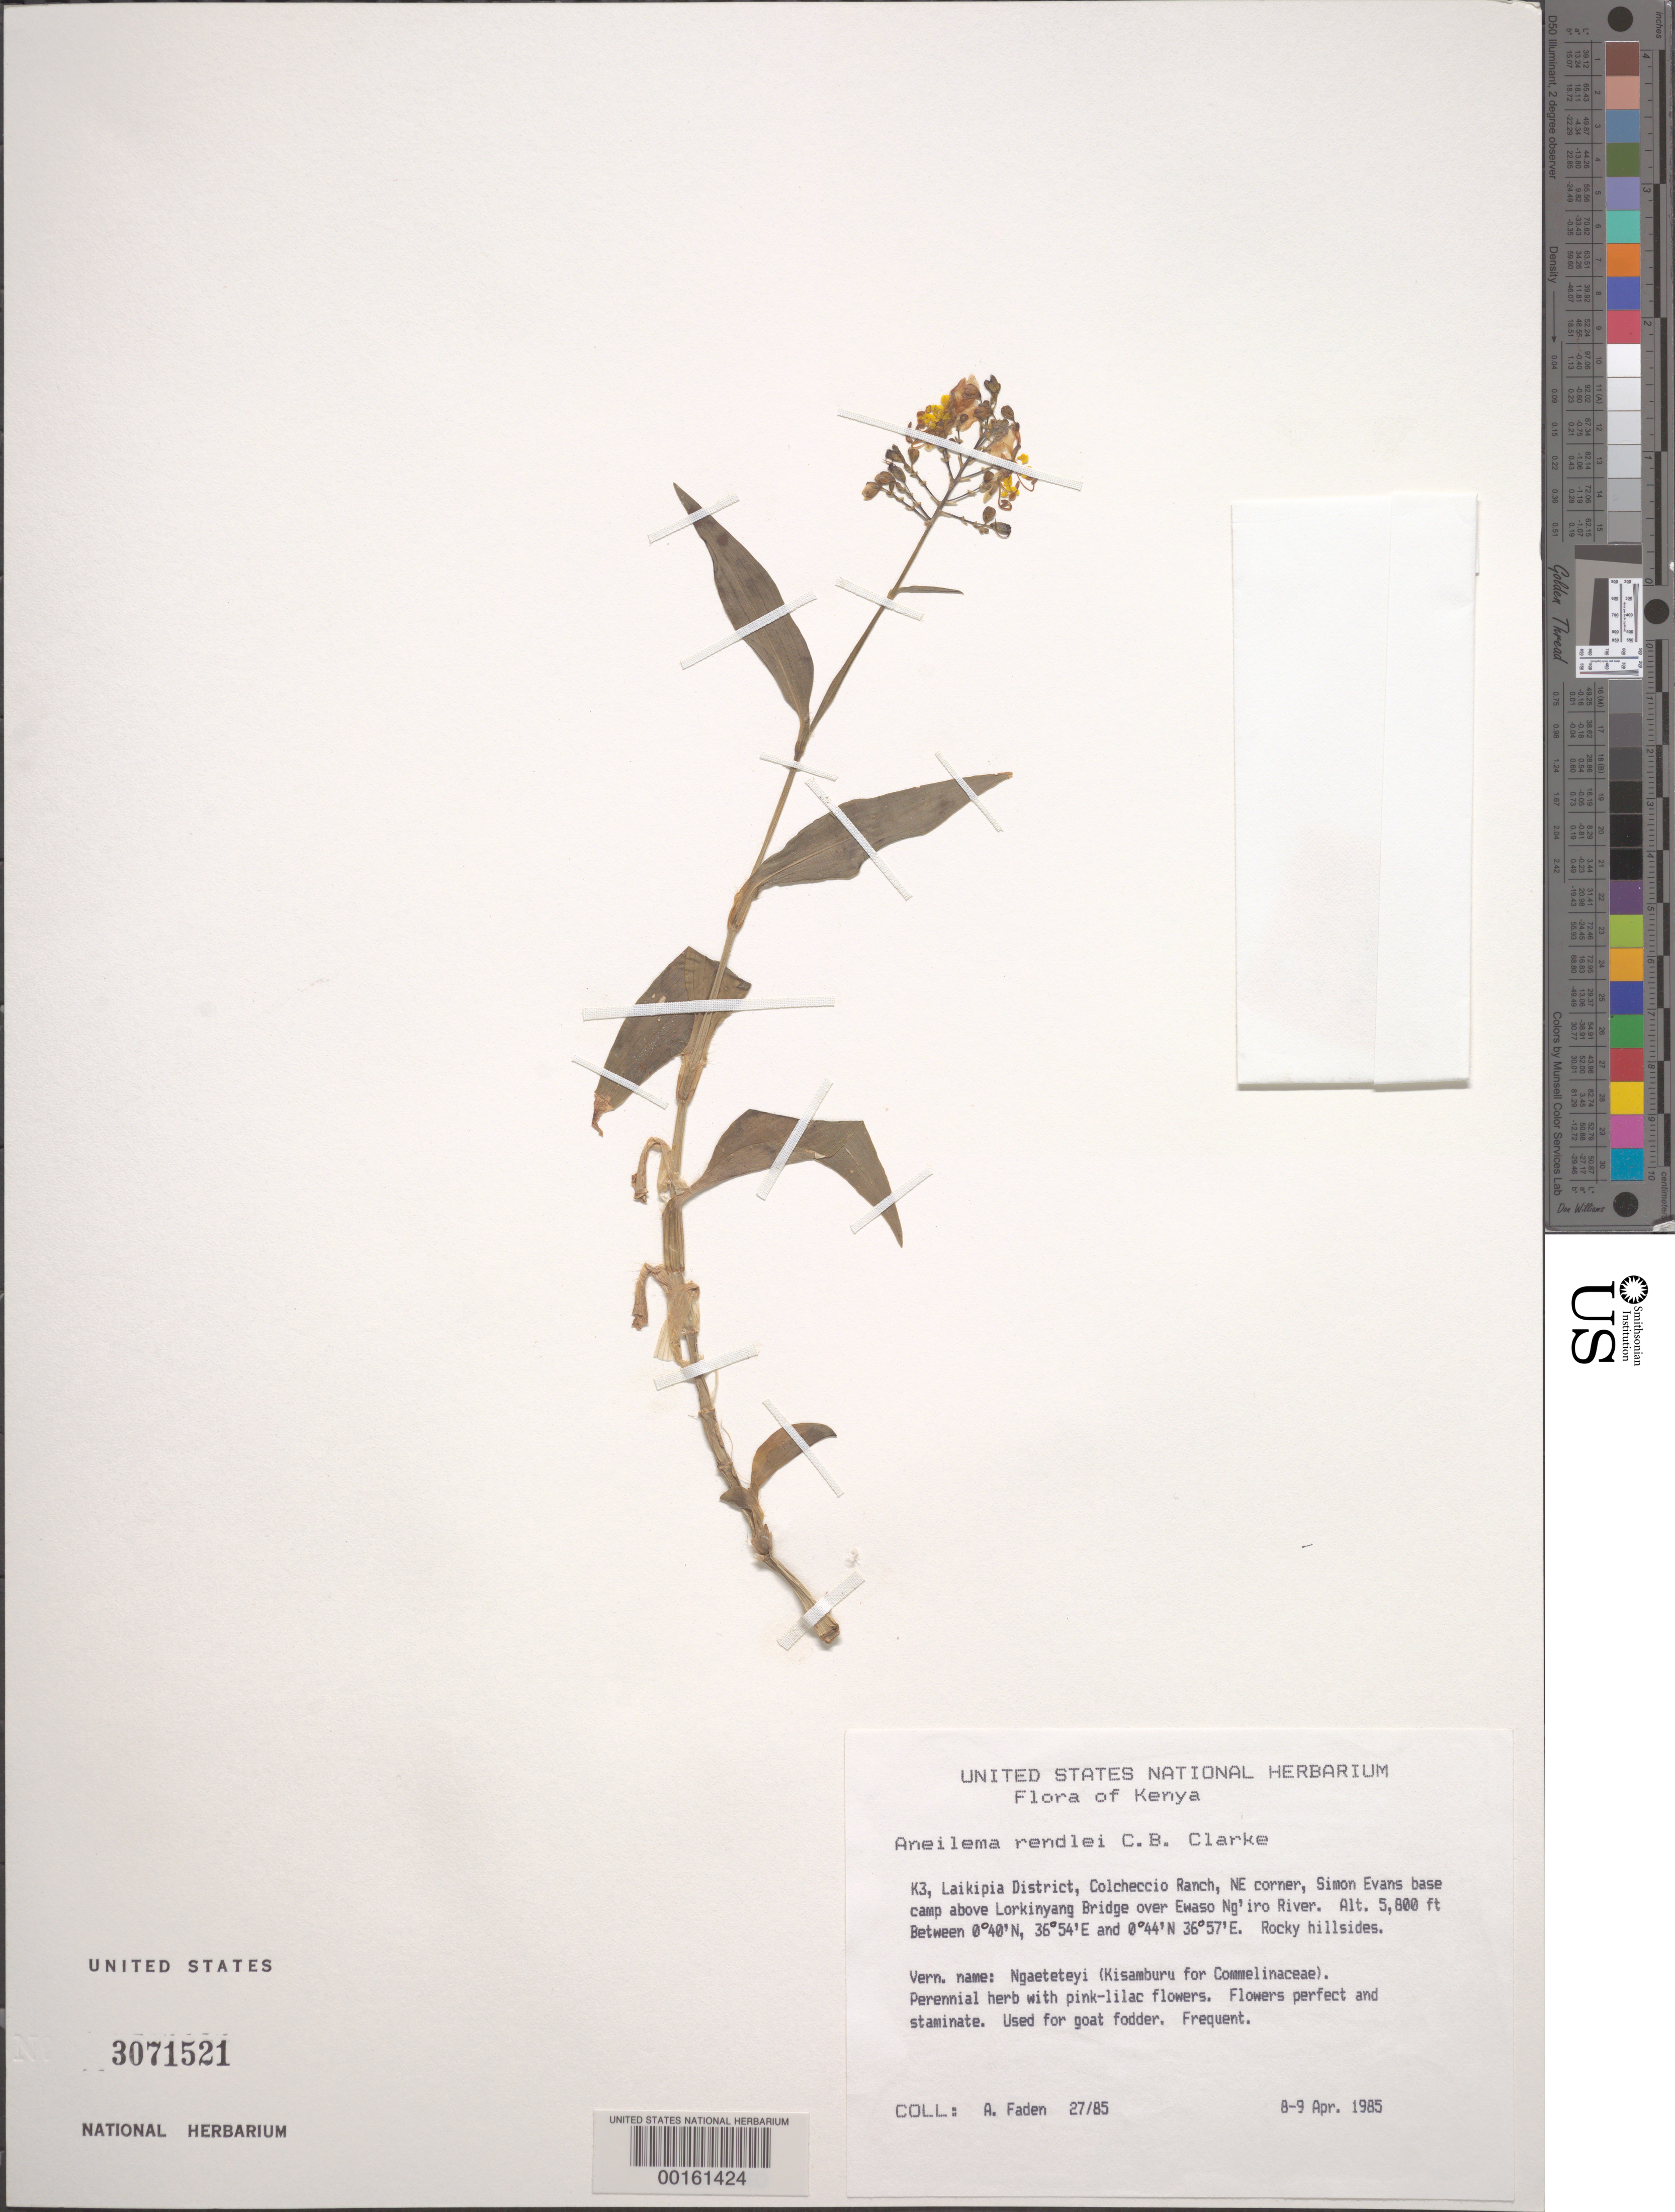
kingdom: Plantae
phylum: Tracheophyta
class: Liliopsida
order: Commelinales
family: Commelinaceae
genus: Aneilema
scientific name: Aneilema rendlei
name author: C.B. Clarke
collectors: A. J. Faden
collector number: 27/85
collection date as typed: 08 Apr 1985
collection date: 1985-04-08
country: Kenya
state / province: Laikipia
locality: Colcheccio ranch, ne corner, simon evans base camp above lorkinyang bridge over ewaso ng'iro river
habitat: Rocky hillsides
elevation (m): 1769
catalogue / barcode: US 3071521